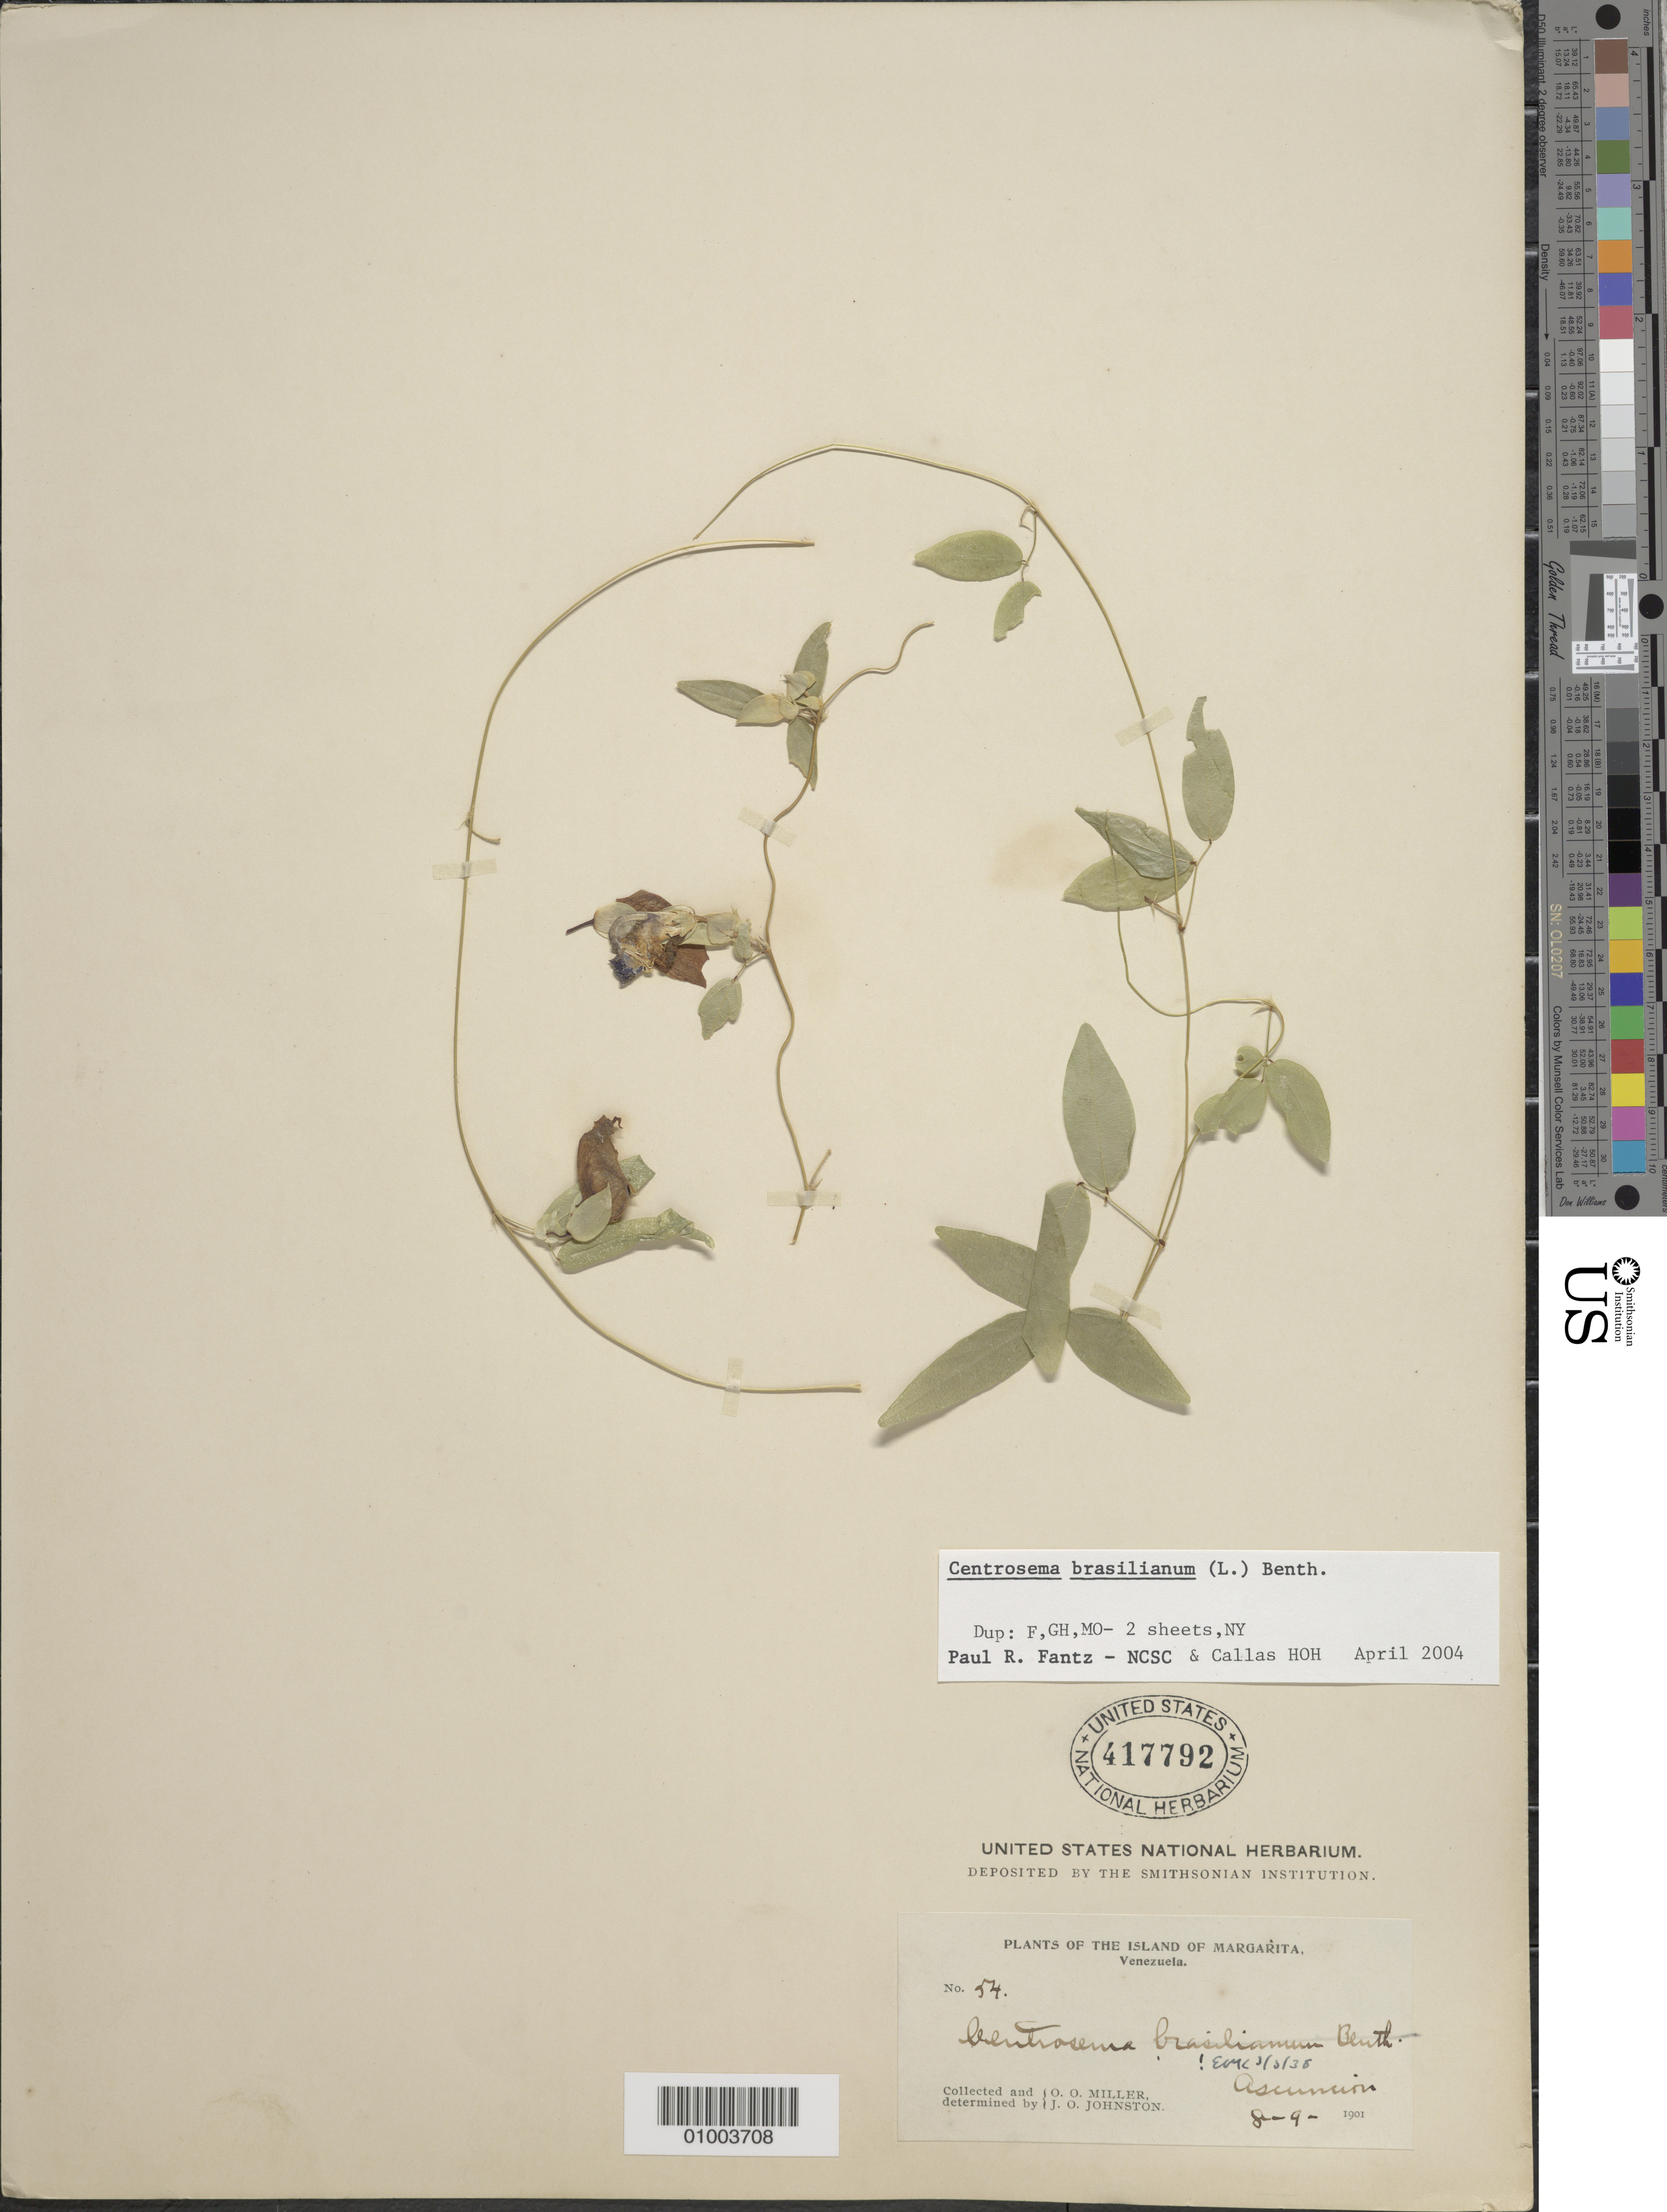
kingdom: Plantae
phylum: Tracheophyta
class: Magnoliopsida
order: Fabales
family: Fabaceae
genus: Centrosema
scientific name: Centrosema brasilianum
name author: (L.) Benth.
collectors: O. O. Miller & J. Johnston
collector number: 54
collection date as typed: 08 Sep 1901 or 09 Aug 1901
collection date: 1901-08-09 or 1901-09-08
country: Venezuela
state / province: Nueva Esparta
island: Margarita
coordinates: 0 N, 0 E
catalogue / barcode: US 417792